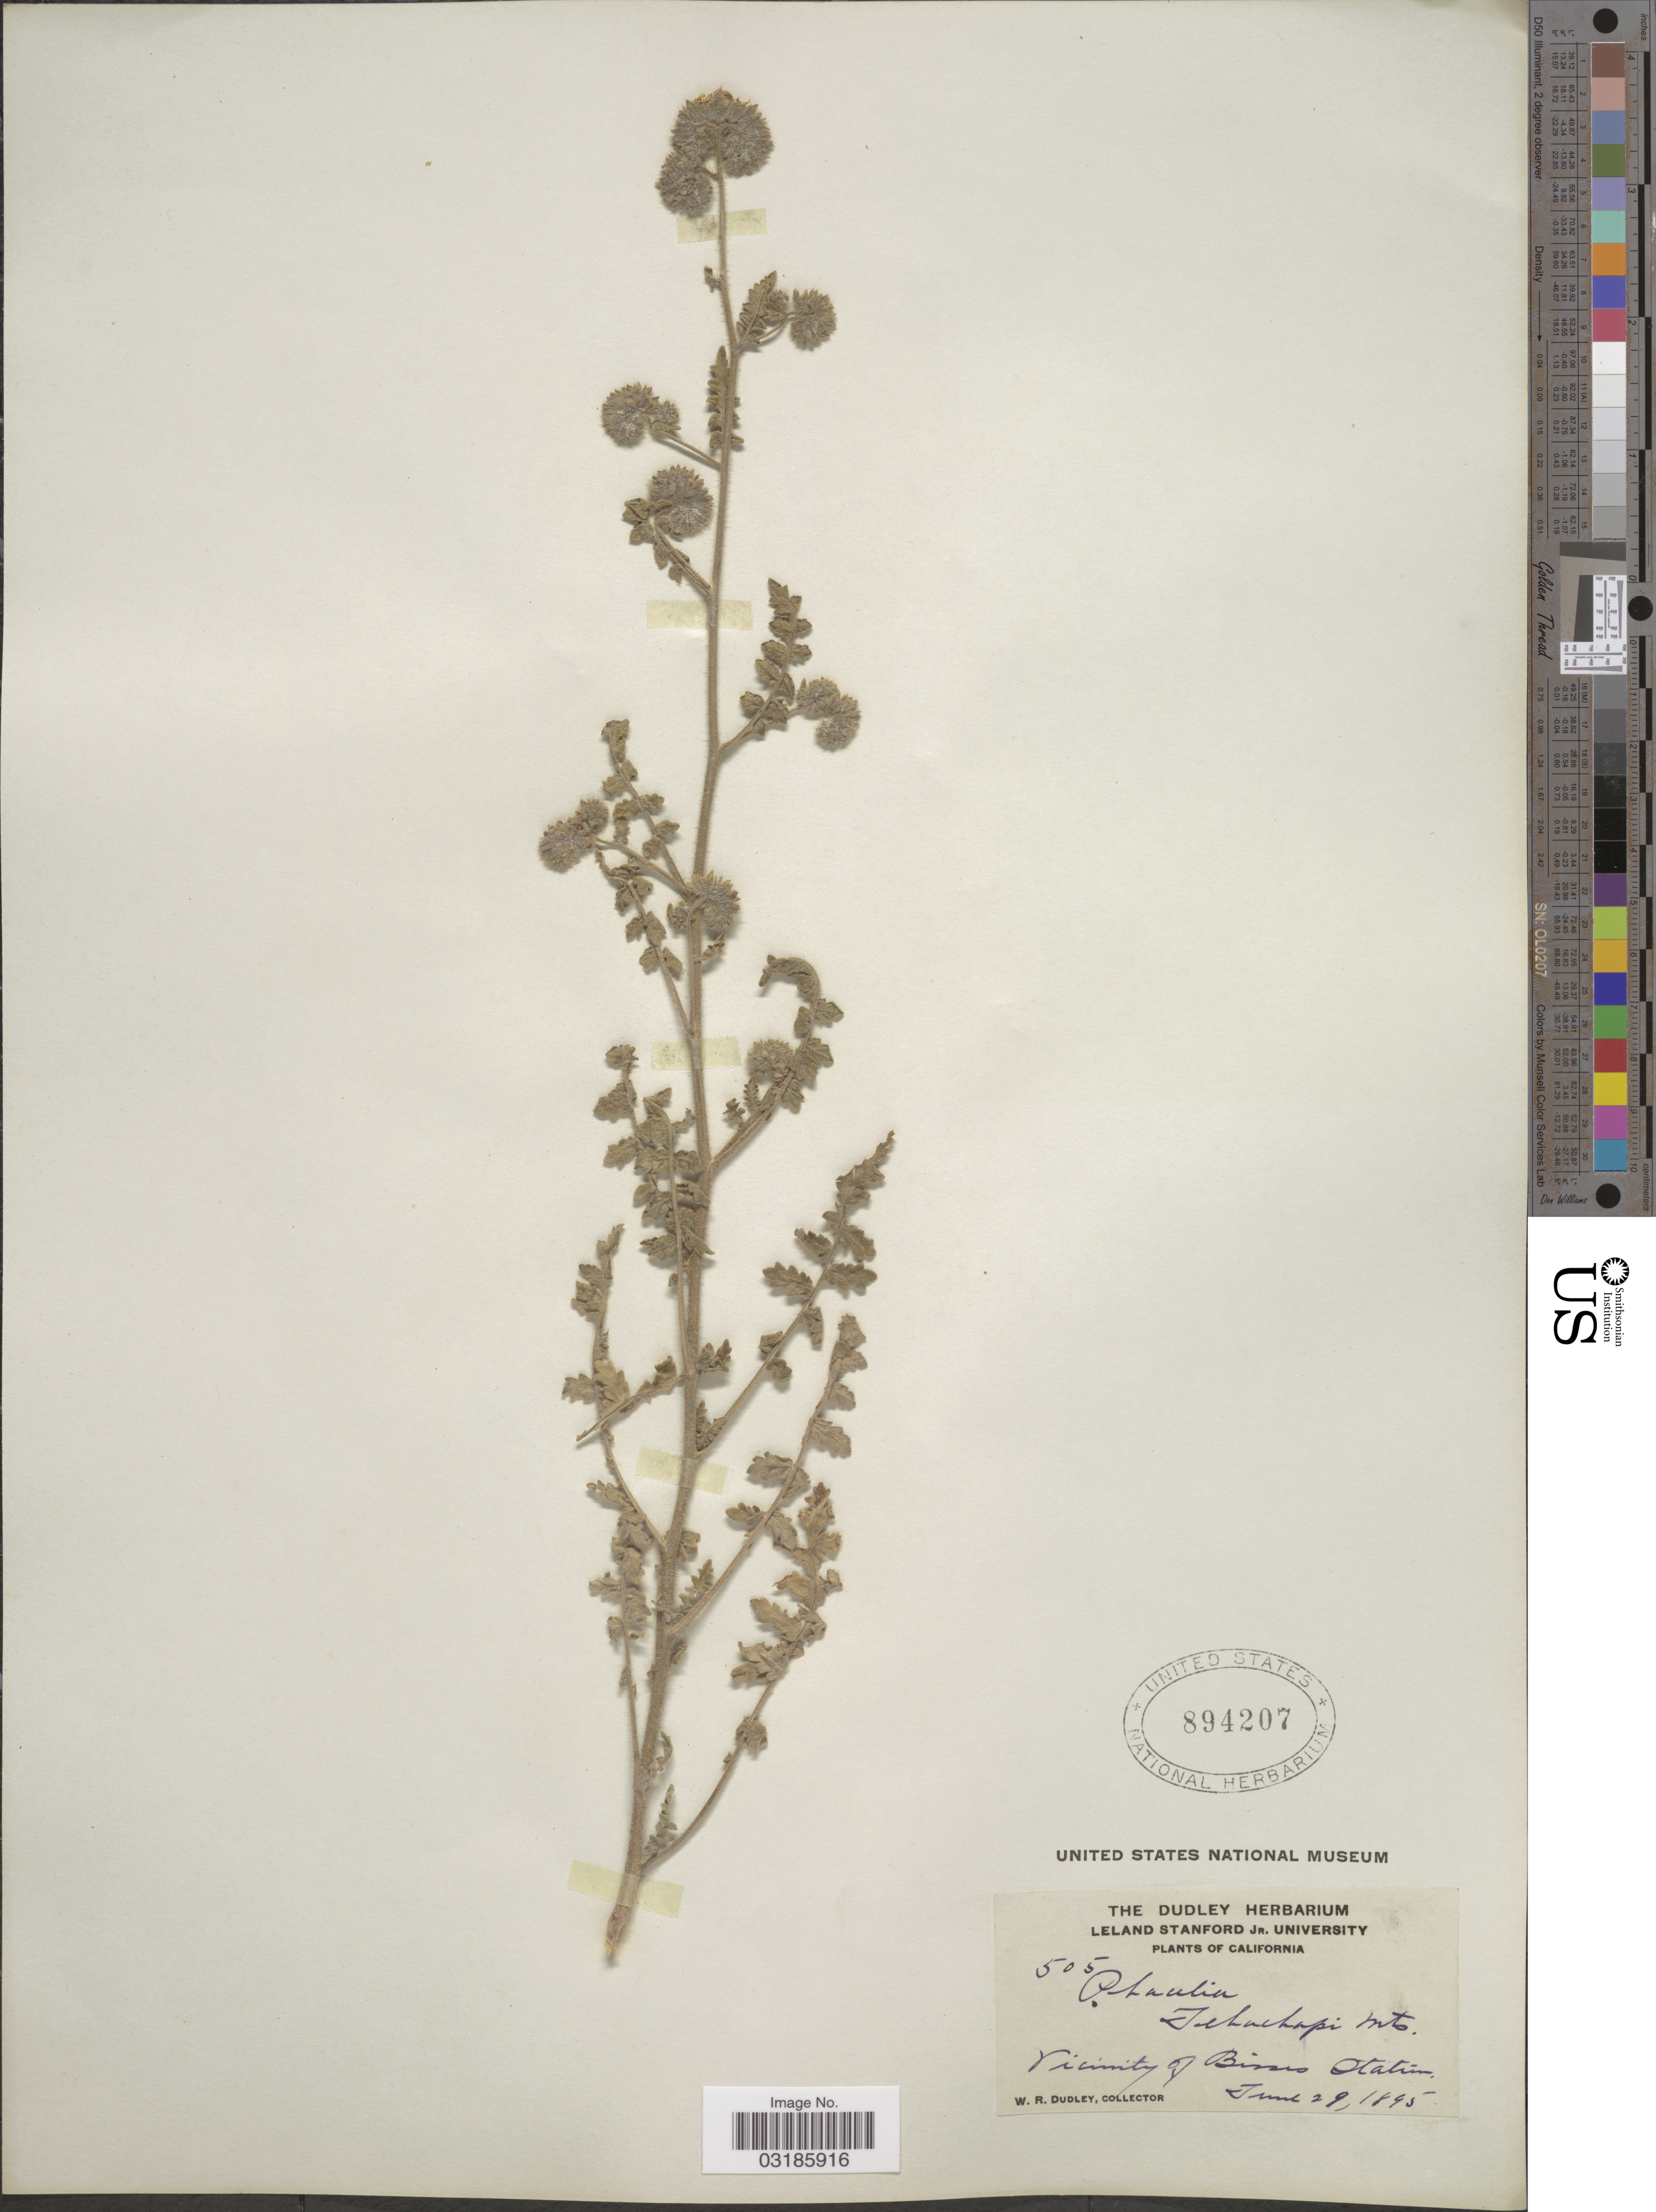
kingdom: Plantae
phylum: Tracheophyta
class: Magnoliopsida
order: Boraginales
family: Hydrophyllaceae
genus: Phacelia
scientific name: Phacelia ramosissima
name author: Douglas ex Lehm.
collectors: W. Dudley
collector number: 505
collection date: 1895-06-29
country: United States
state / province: California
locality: Tehachapi Mts. Vicinity of Bisses Station.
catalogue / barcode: US 894207